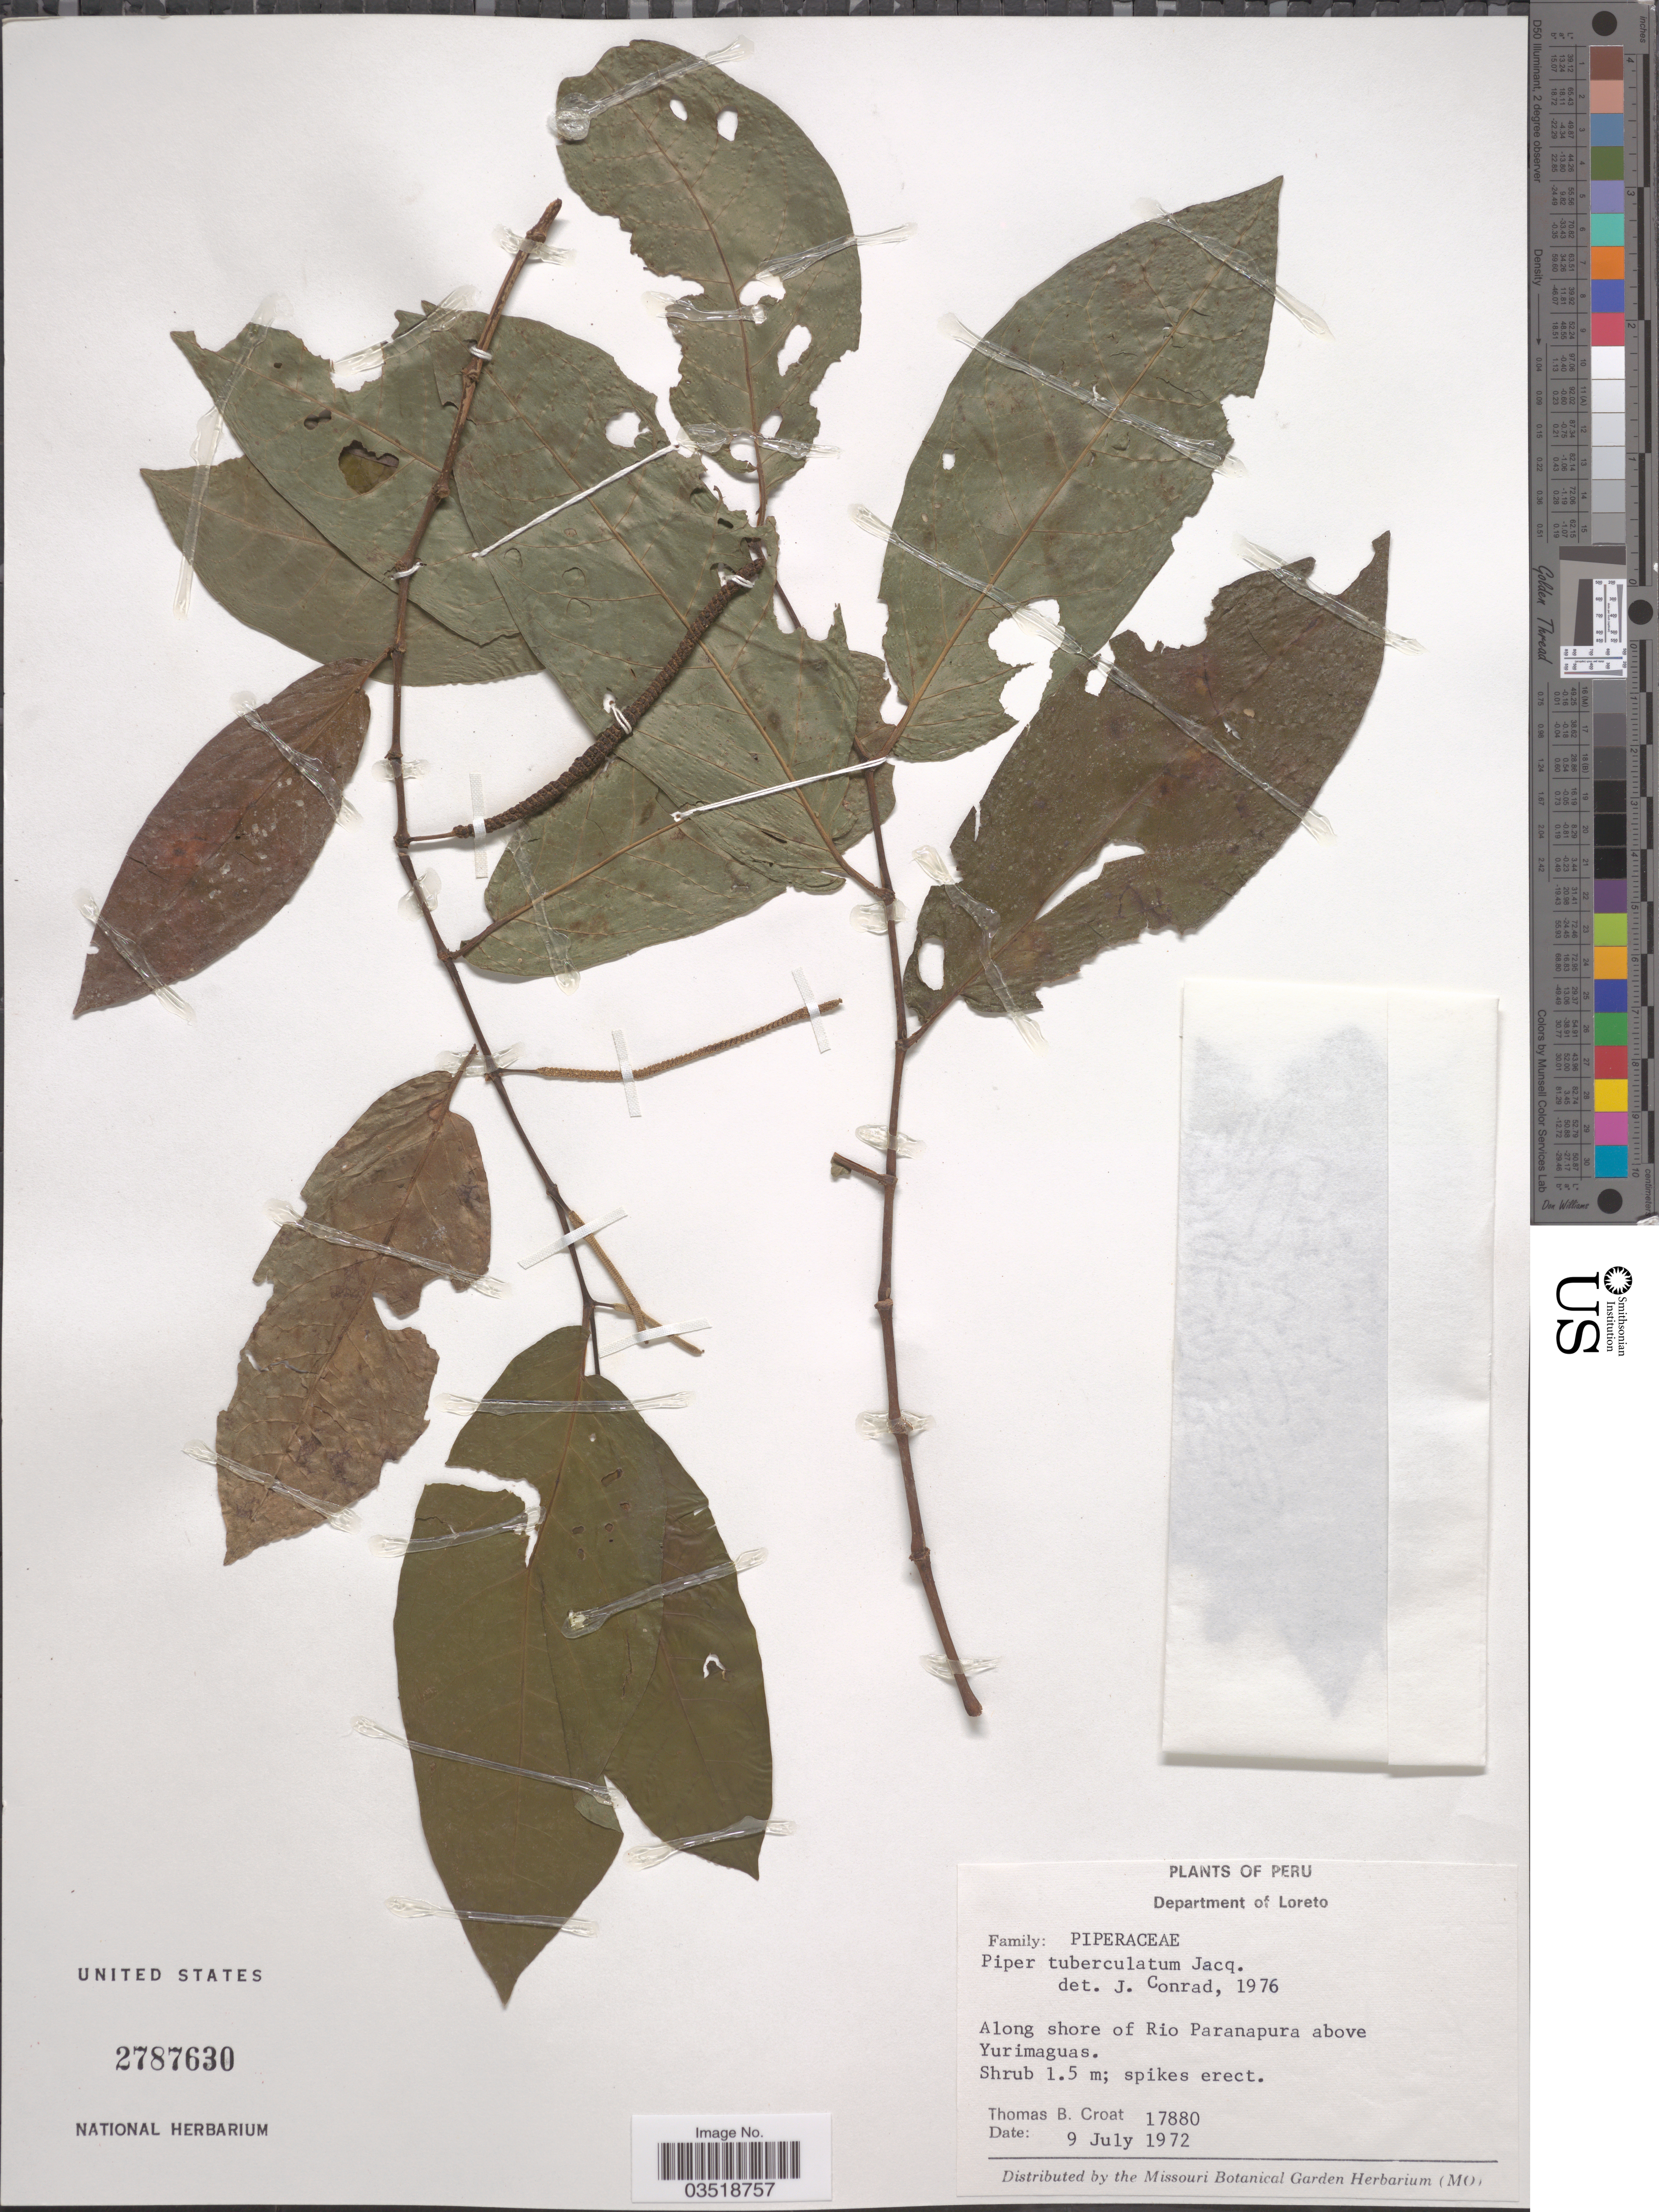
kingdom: Plantae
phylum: Tracheophyta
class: Magnoliopsida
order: Piperales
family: Piperaceae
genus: Piper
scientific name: Piper tuberculatum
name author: Jacq.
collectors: T. B. Croat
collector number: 17880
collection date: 1972-07-09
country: Peru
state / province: Loreto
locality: Department of Loreto. Along shore of Rio Paranapura above Yurimaguas.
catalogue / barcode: US 2787630